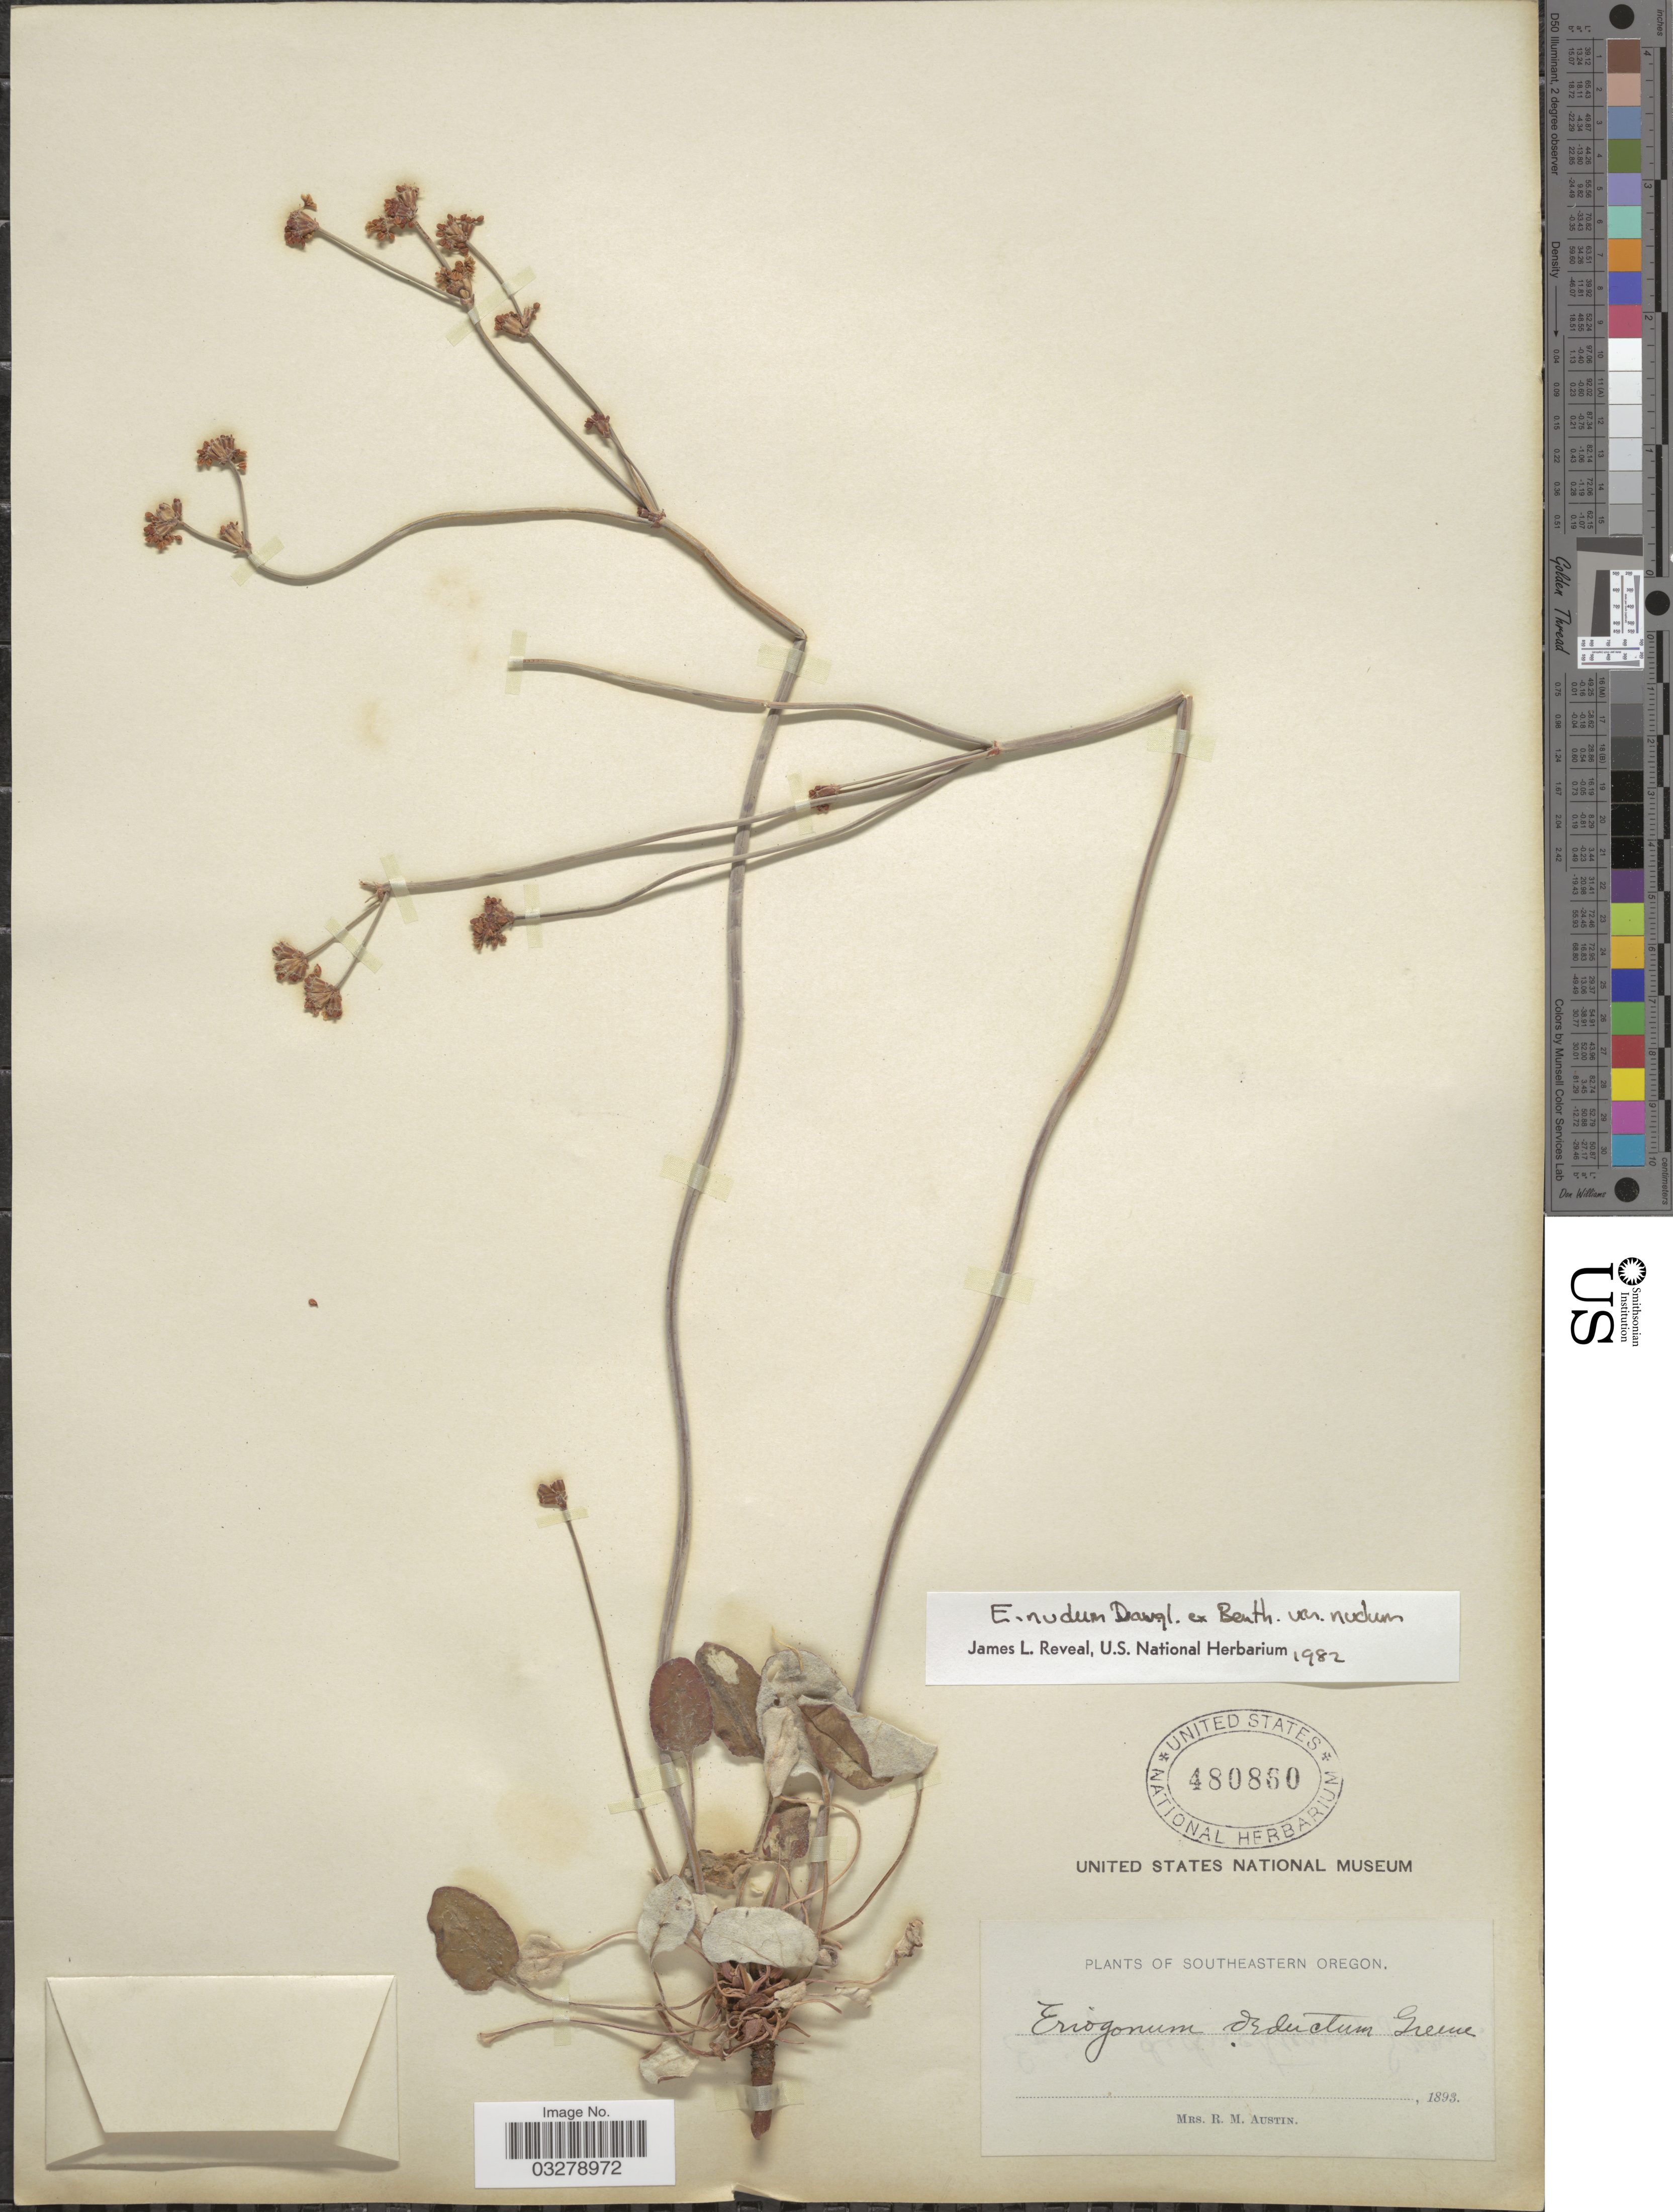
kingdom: Plantae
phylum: Tracheophyta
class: Magnoliopsida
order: Caryophyllales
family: Polygonaceae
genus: Eriogonum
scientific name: Eriogonum nudum var. nudum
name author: Douglas ex Benth.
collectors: R. Austin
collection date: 1893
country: United States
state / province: Oregon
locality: Southeastern Oregon.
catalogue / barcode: US 480860